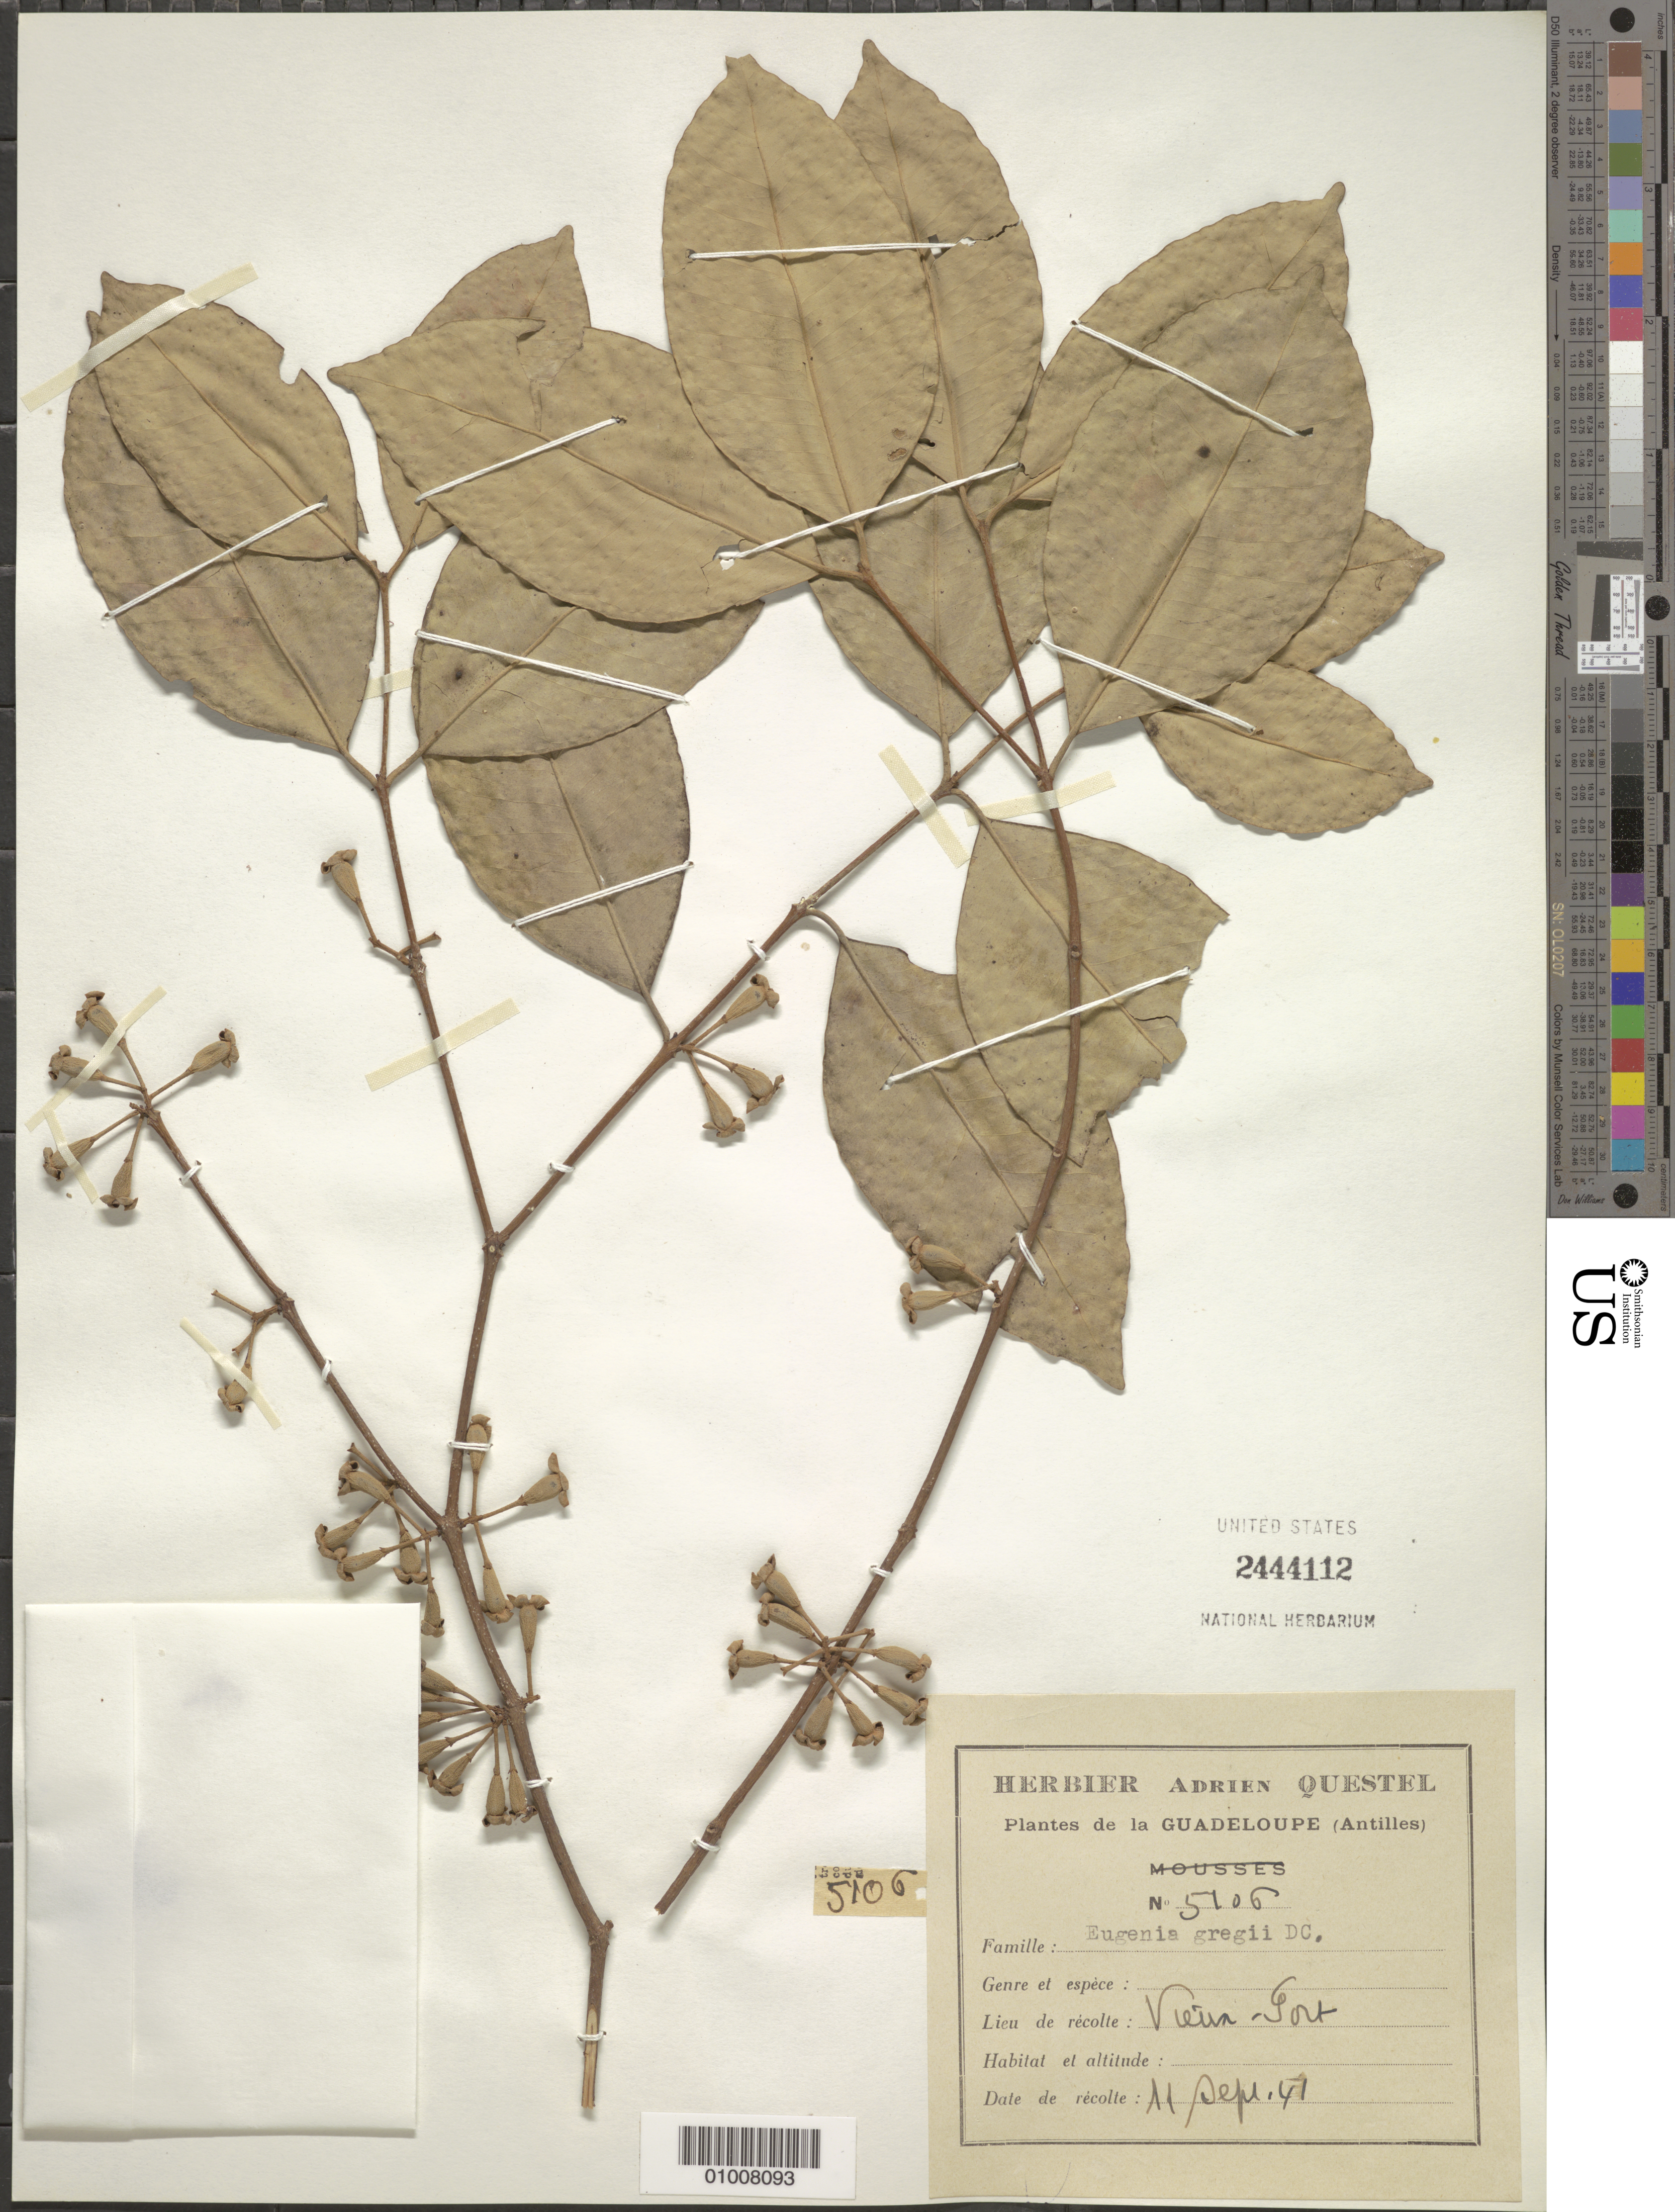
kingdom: Plantae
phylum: Tracheophyta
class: Magnoliopsida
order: Myrtales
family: Myrtaceae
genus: Eugenia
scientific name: Eugenia gregii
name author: (Sw.) Poir.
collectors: A. Questel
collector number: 5106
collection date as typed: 11 Sep 1941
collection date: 1941-09-11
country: Guadeloupe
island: Basse Terre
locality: Vieux-Fort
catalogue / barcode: US 2444112